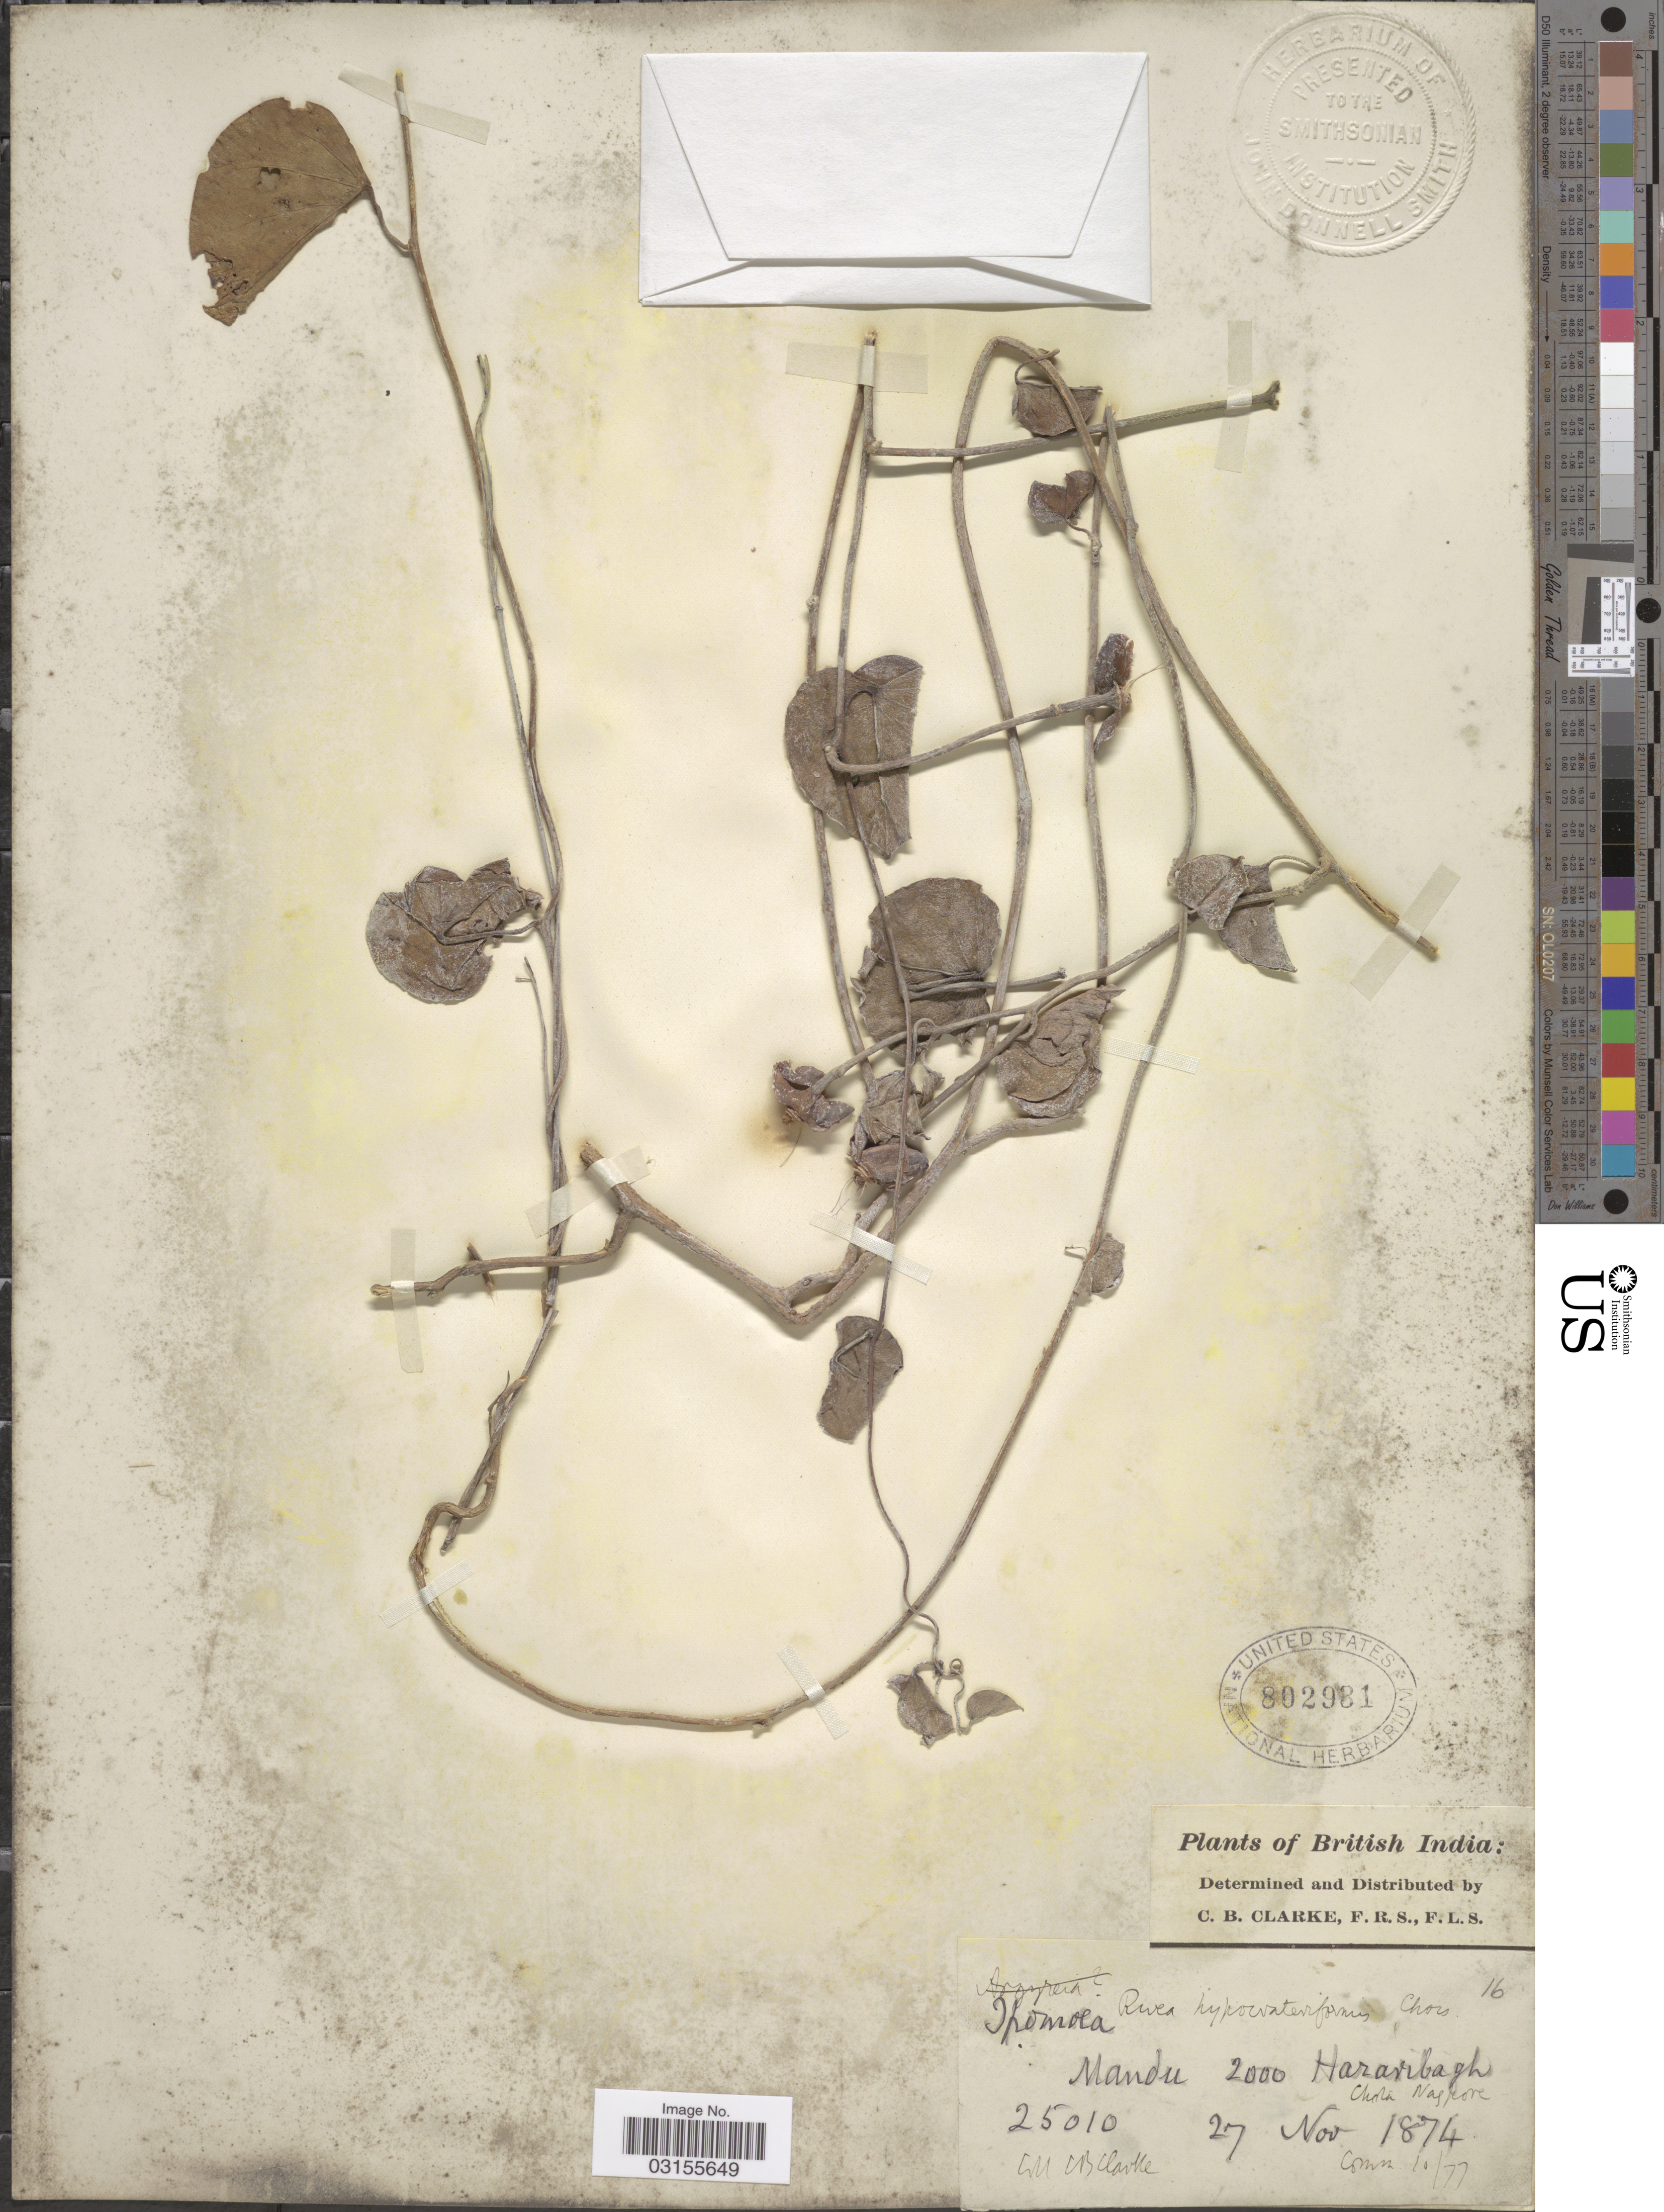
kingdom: Plantae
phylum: Tracheophyta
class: Magnoliopsida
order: Solanales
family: Convolvulaceae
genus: Rivea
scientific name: Rivea hypocrateriformis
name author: (Desr.) Choisy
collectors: C. B. Clarke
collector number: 25010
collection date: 1874-11-27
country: India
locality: British India. Mandu Hazaribagh Chota Nagpore.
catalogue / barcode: US 802931